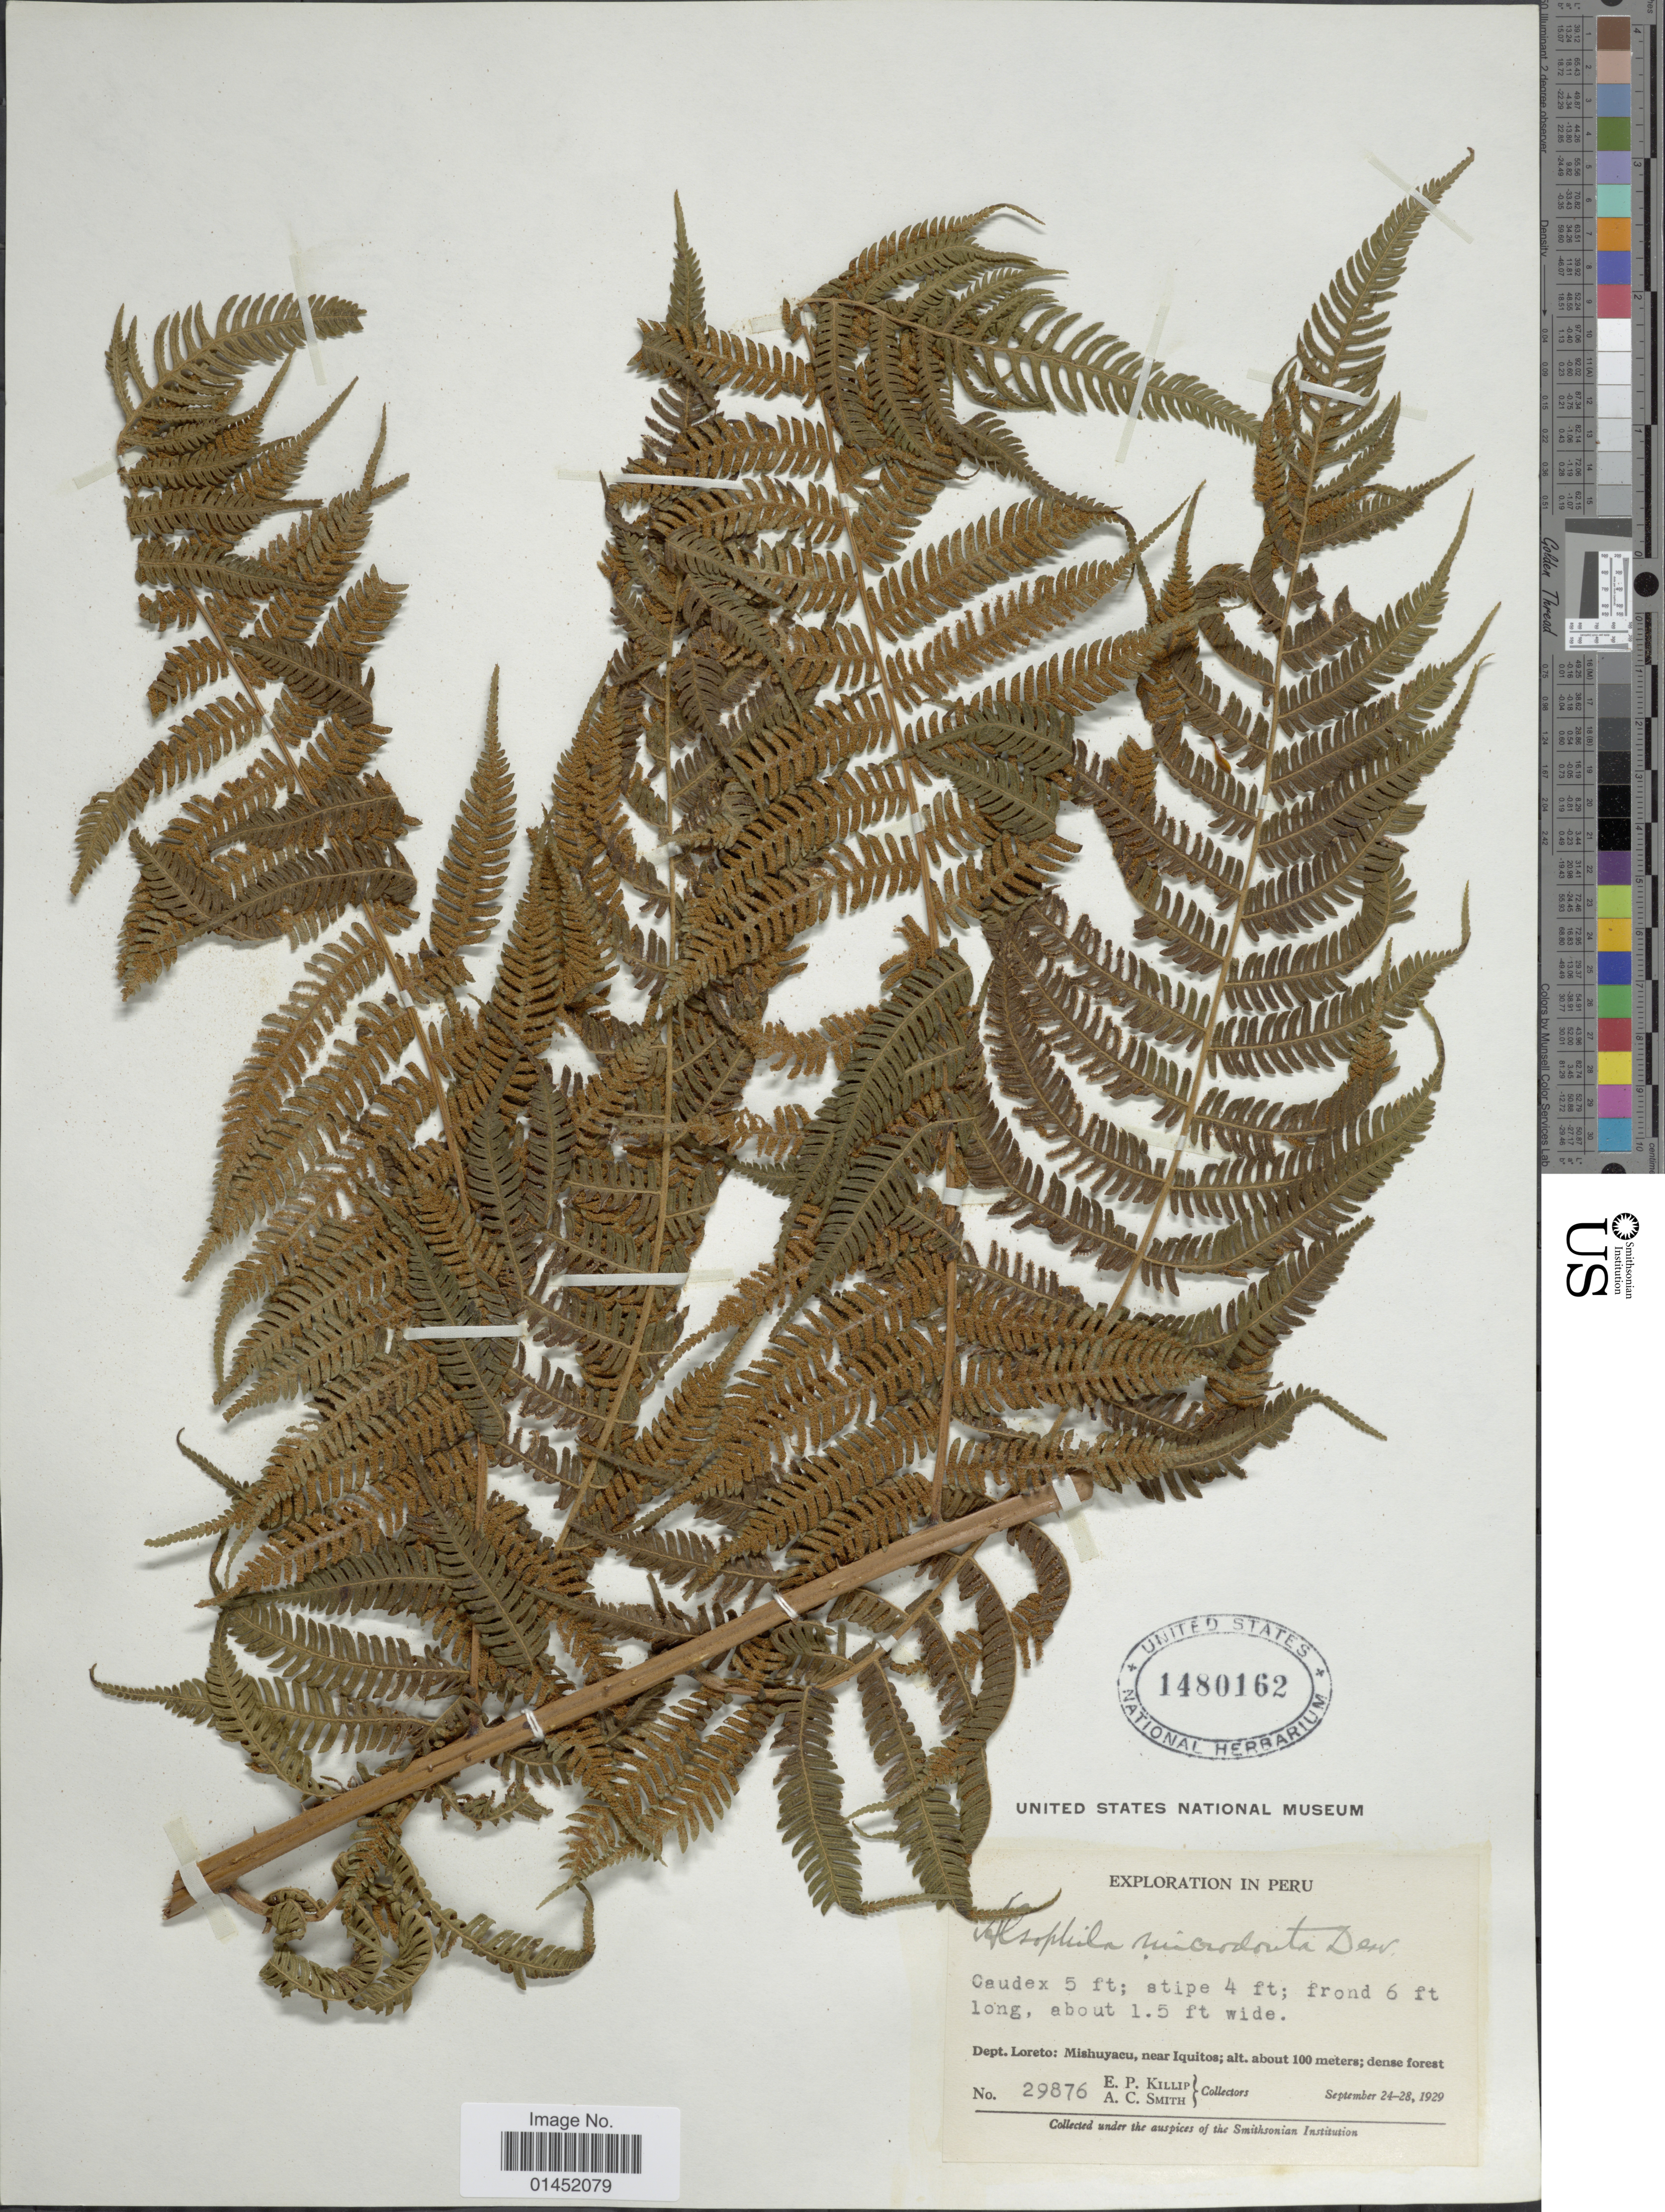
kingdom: Plantae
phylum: Tracheophyta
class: Polypodiopsida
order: Cyatheales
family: Cyatheaceae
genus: Cyathea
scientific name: Cyathea microdonta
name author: (Desv.) Domin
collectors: E. P. Killip & A. C. Smith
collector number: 29876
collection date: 1929-09-24/1929-09-28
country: Peru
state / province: Loreto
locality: Dept. Loreto: Mishuyacu, near Iquitos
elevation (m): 100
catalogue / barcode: US 1480162